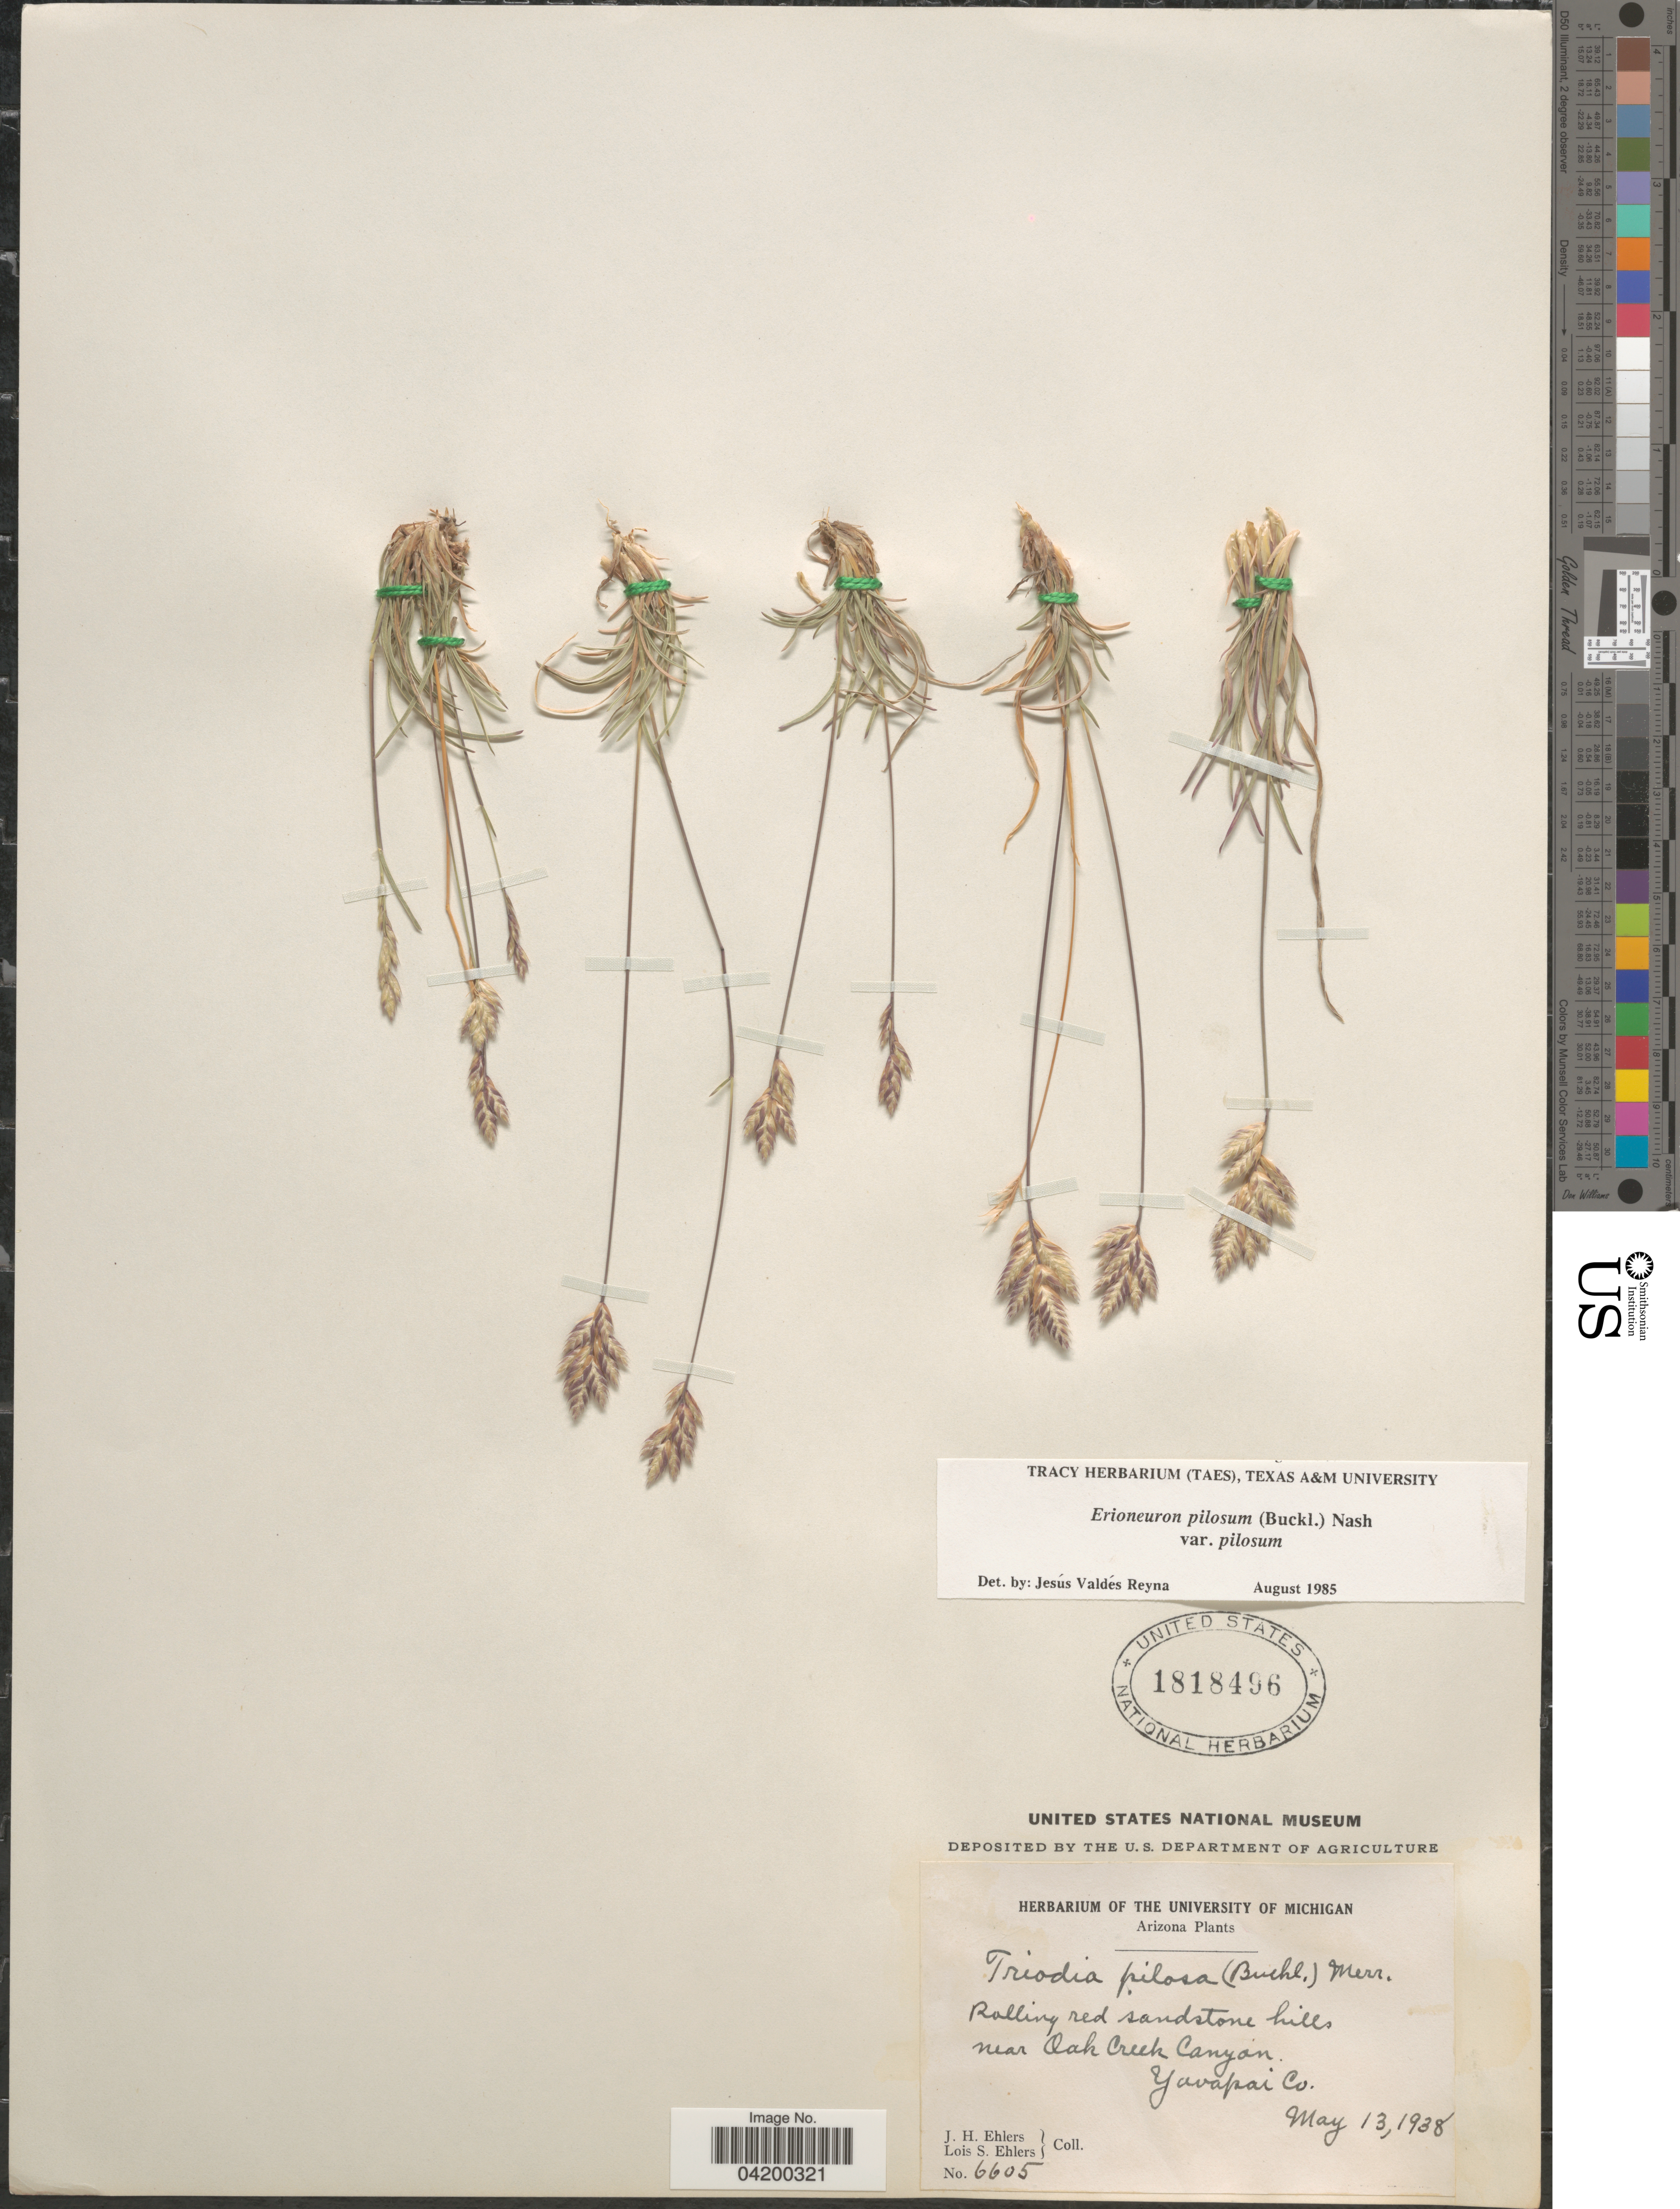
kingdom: Plantae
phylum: Tracheophyta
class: Liliopsida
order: Poales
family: Poaceae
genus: Erioneuron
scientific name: Erioneuron pilosum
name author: (Buckley) Nash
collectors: J. H. Ehlers & L. Ehlers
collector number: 6605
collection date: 1938-05-13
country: United States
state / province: Arizona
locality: Near Oak Creek Canyon. Yavapai Co.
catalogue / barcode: US 1818496